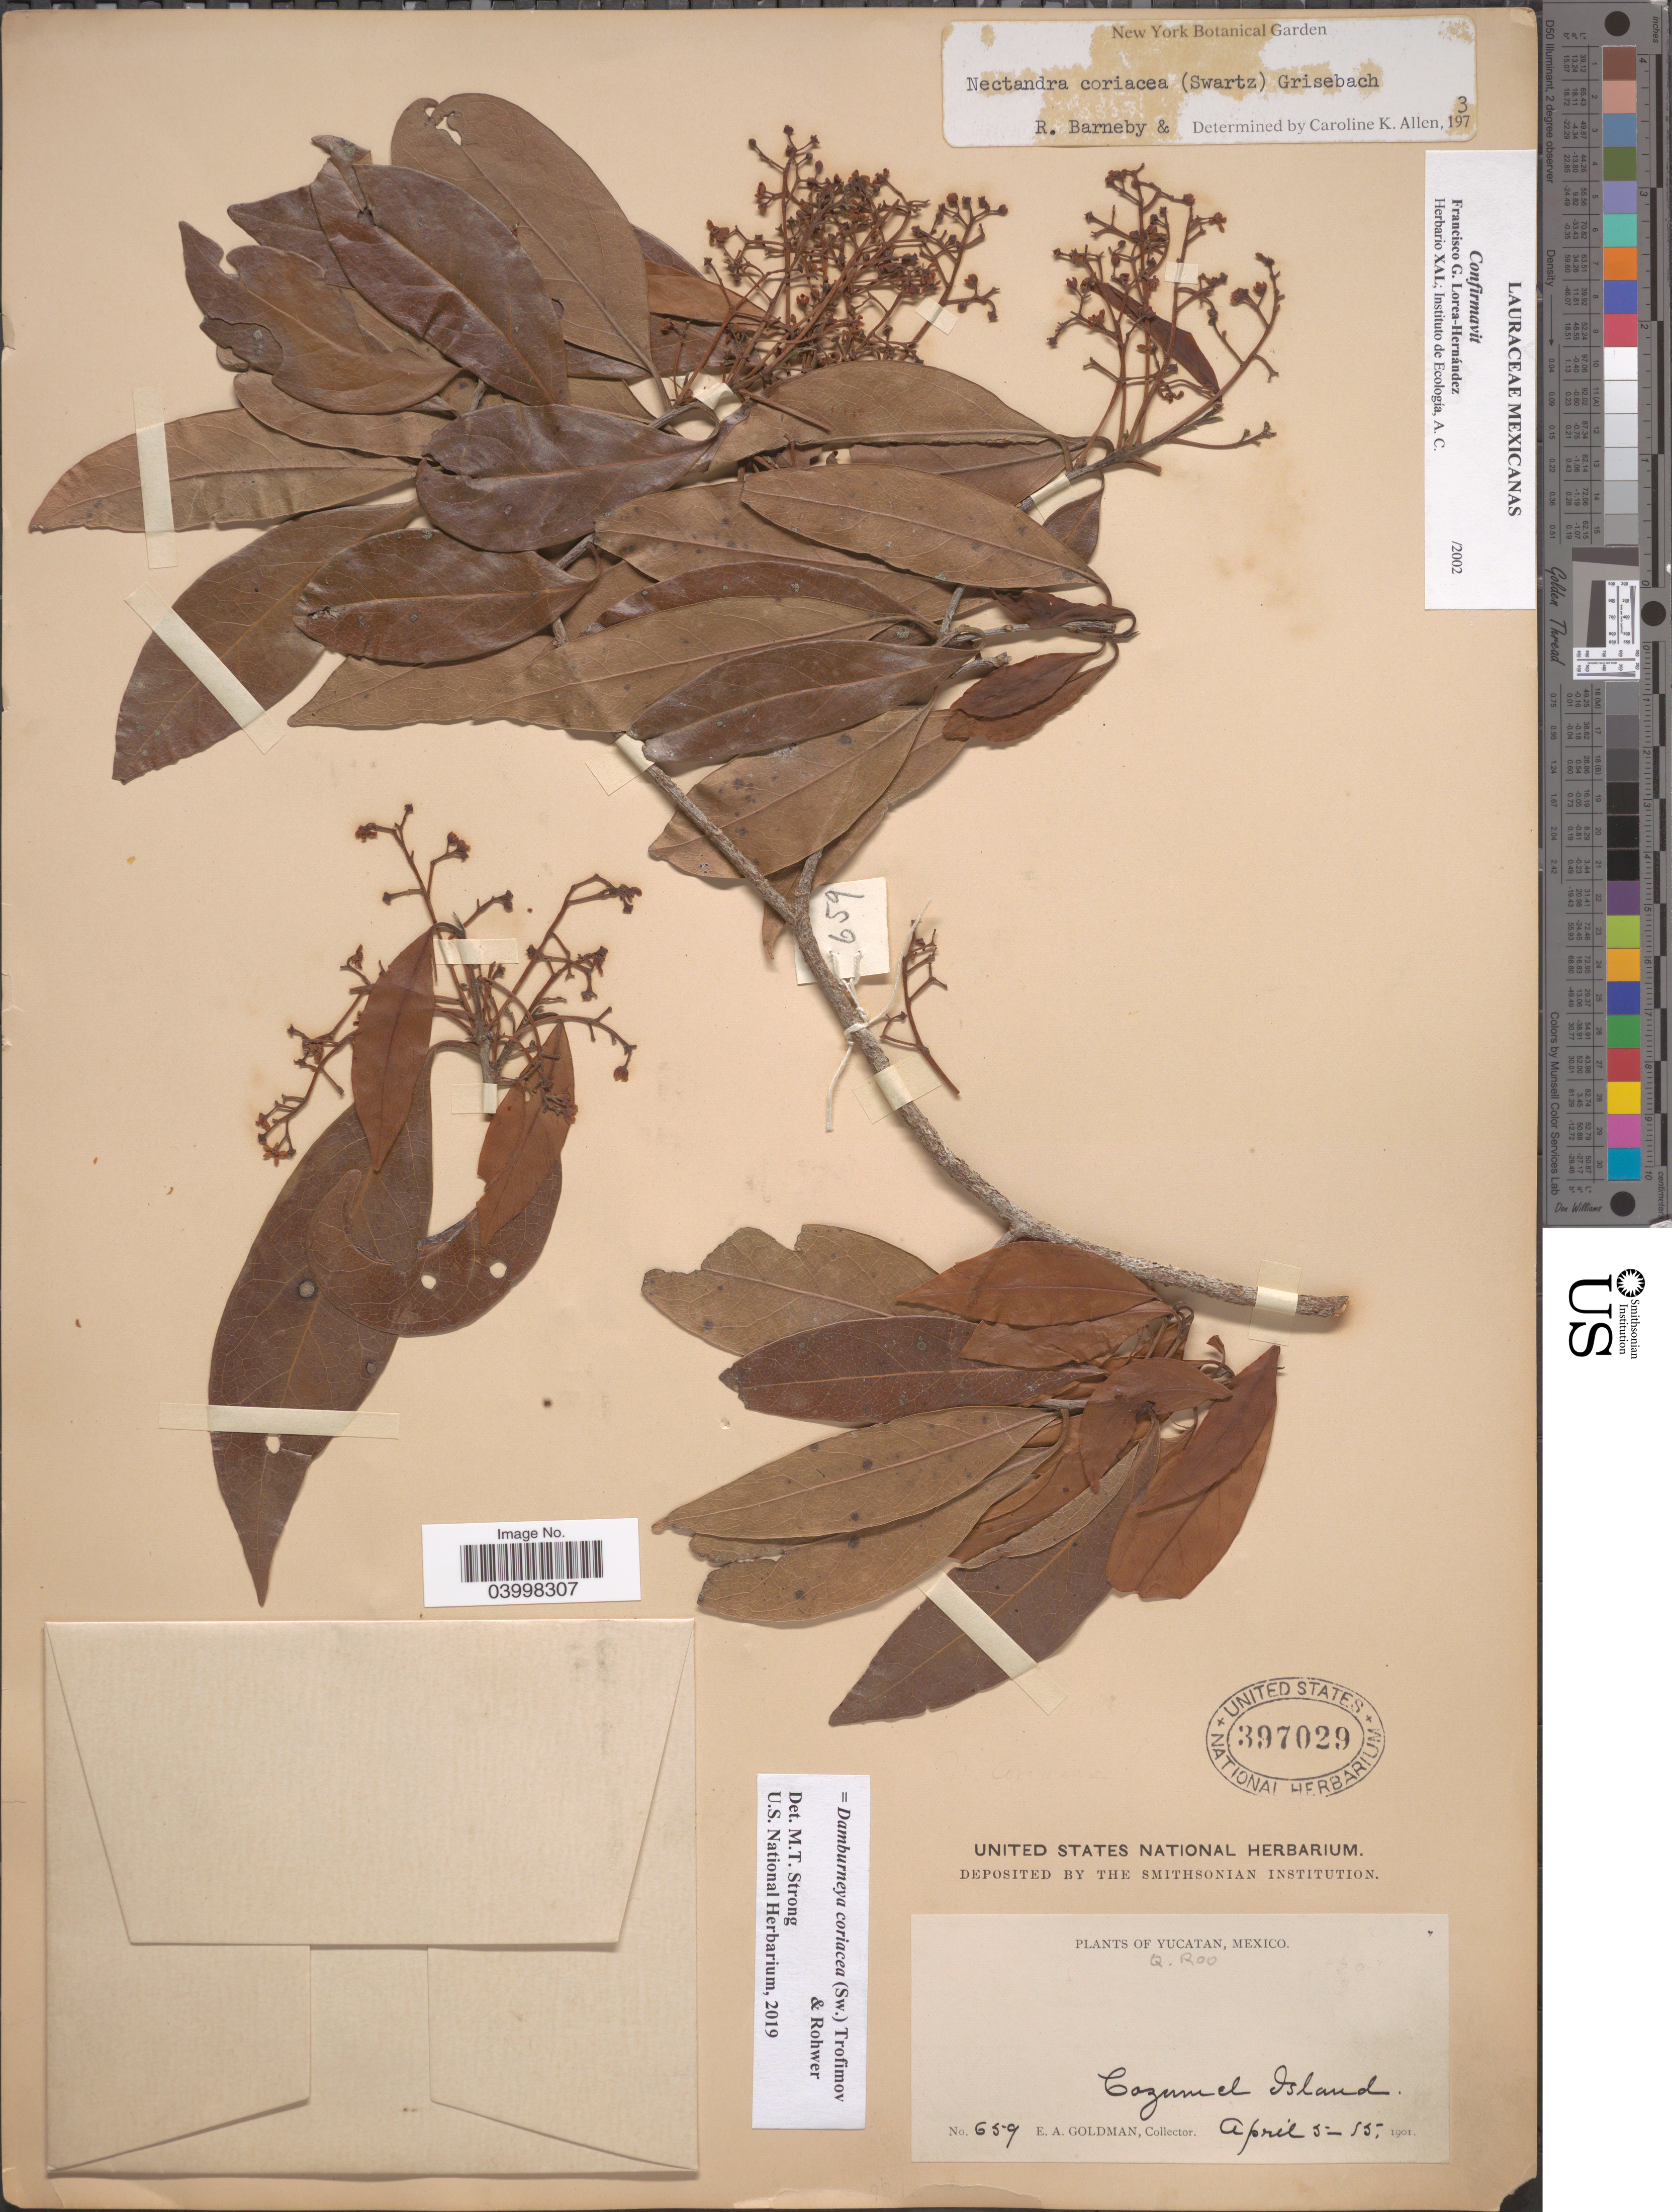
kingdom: Plantae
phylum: Tracheophyta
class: Magnoliopsida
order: Laurales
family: Lauraceae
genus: Damburneya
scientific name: Damburneya coriacea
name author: (Sw.) Trofimov & Rohwer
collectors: E. A. Goldman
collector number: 659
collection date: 1901-04-05/1904-04-15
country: Mexico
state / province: Yucatán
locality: Q. Roo. Cozumel Island.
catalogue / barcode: US 397029